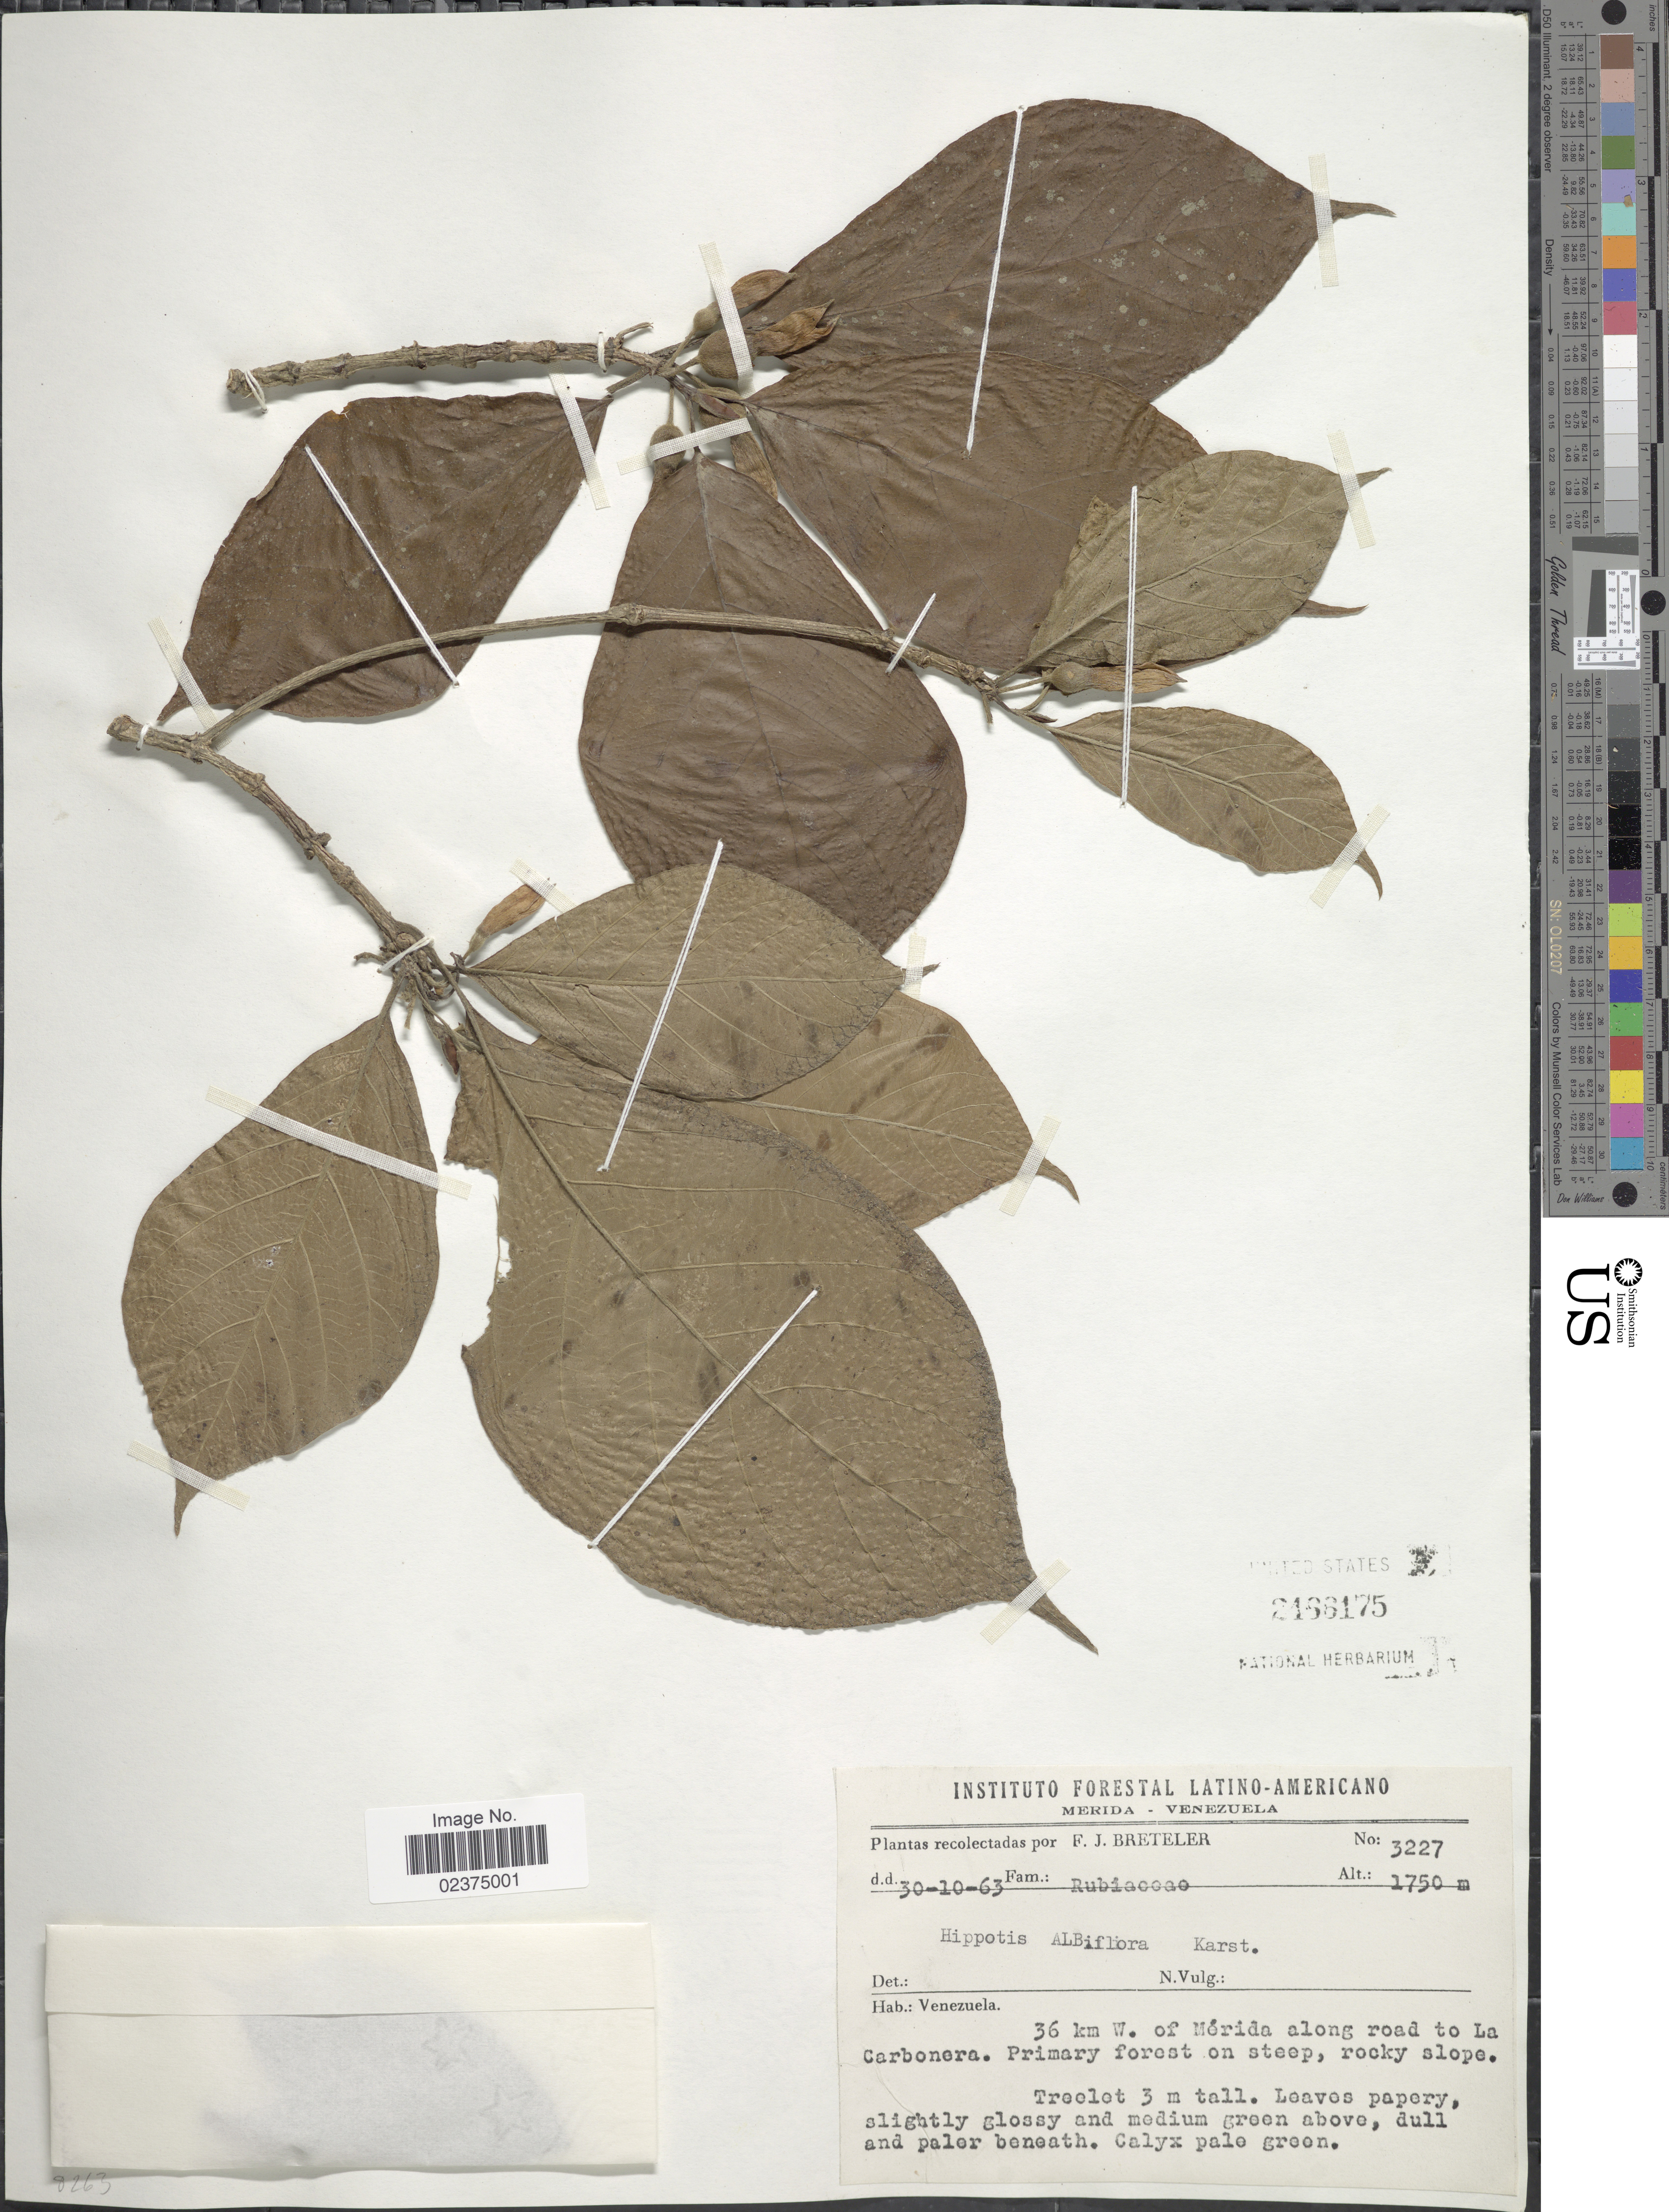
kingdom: Plantae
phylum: Tracheophyta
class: Magnoliopsida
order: Gentianales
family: Rubiaceae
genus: Hippotis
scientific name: Hippotis albiflora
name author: H. Karst.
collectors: F. J. Breteler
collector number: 3227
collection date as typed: Transcribed d/m/y: 30/10/63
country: Venezuela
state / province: Mérida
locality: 36 km. W. of Merida along road to La Carbonera, primary forest on steep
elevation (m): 1750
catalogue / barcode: US 2466175